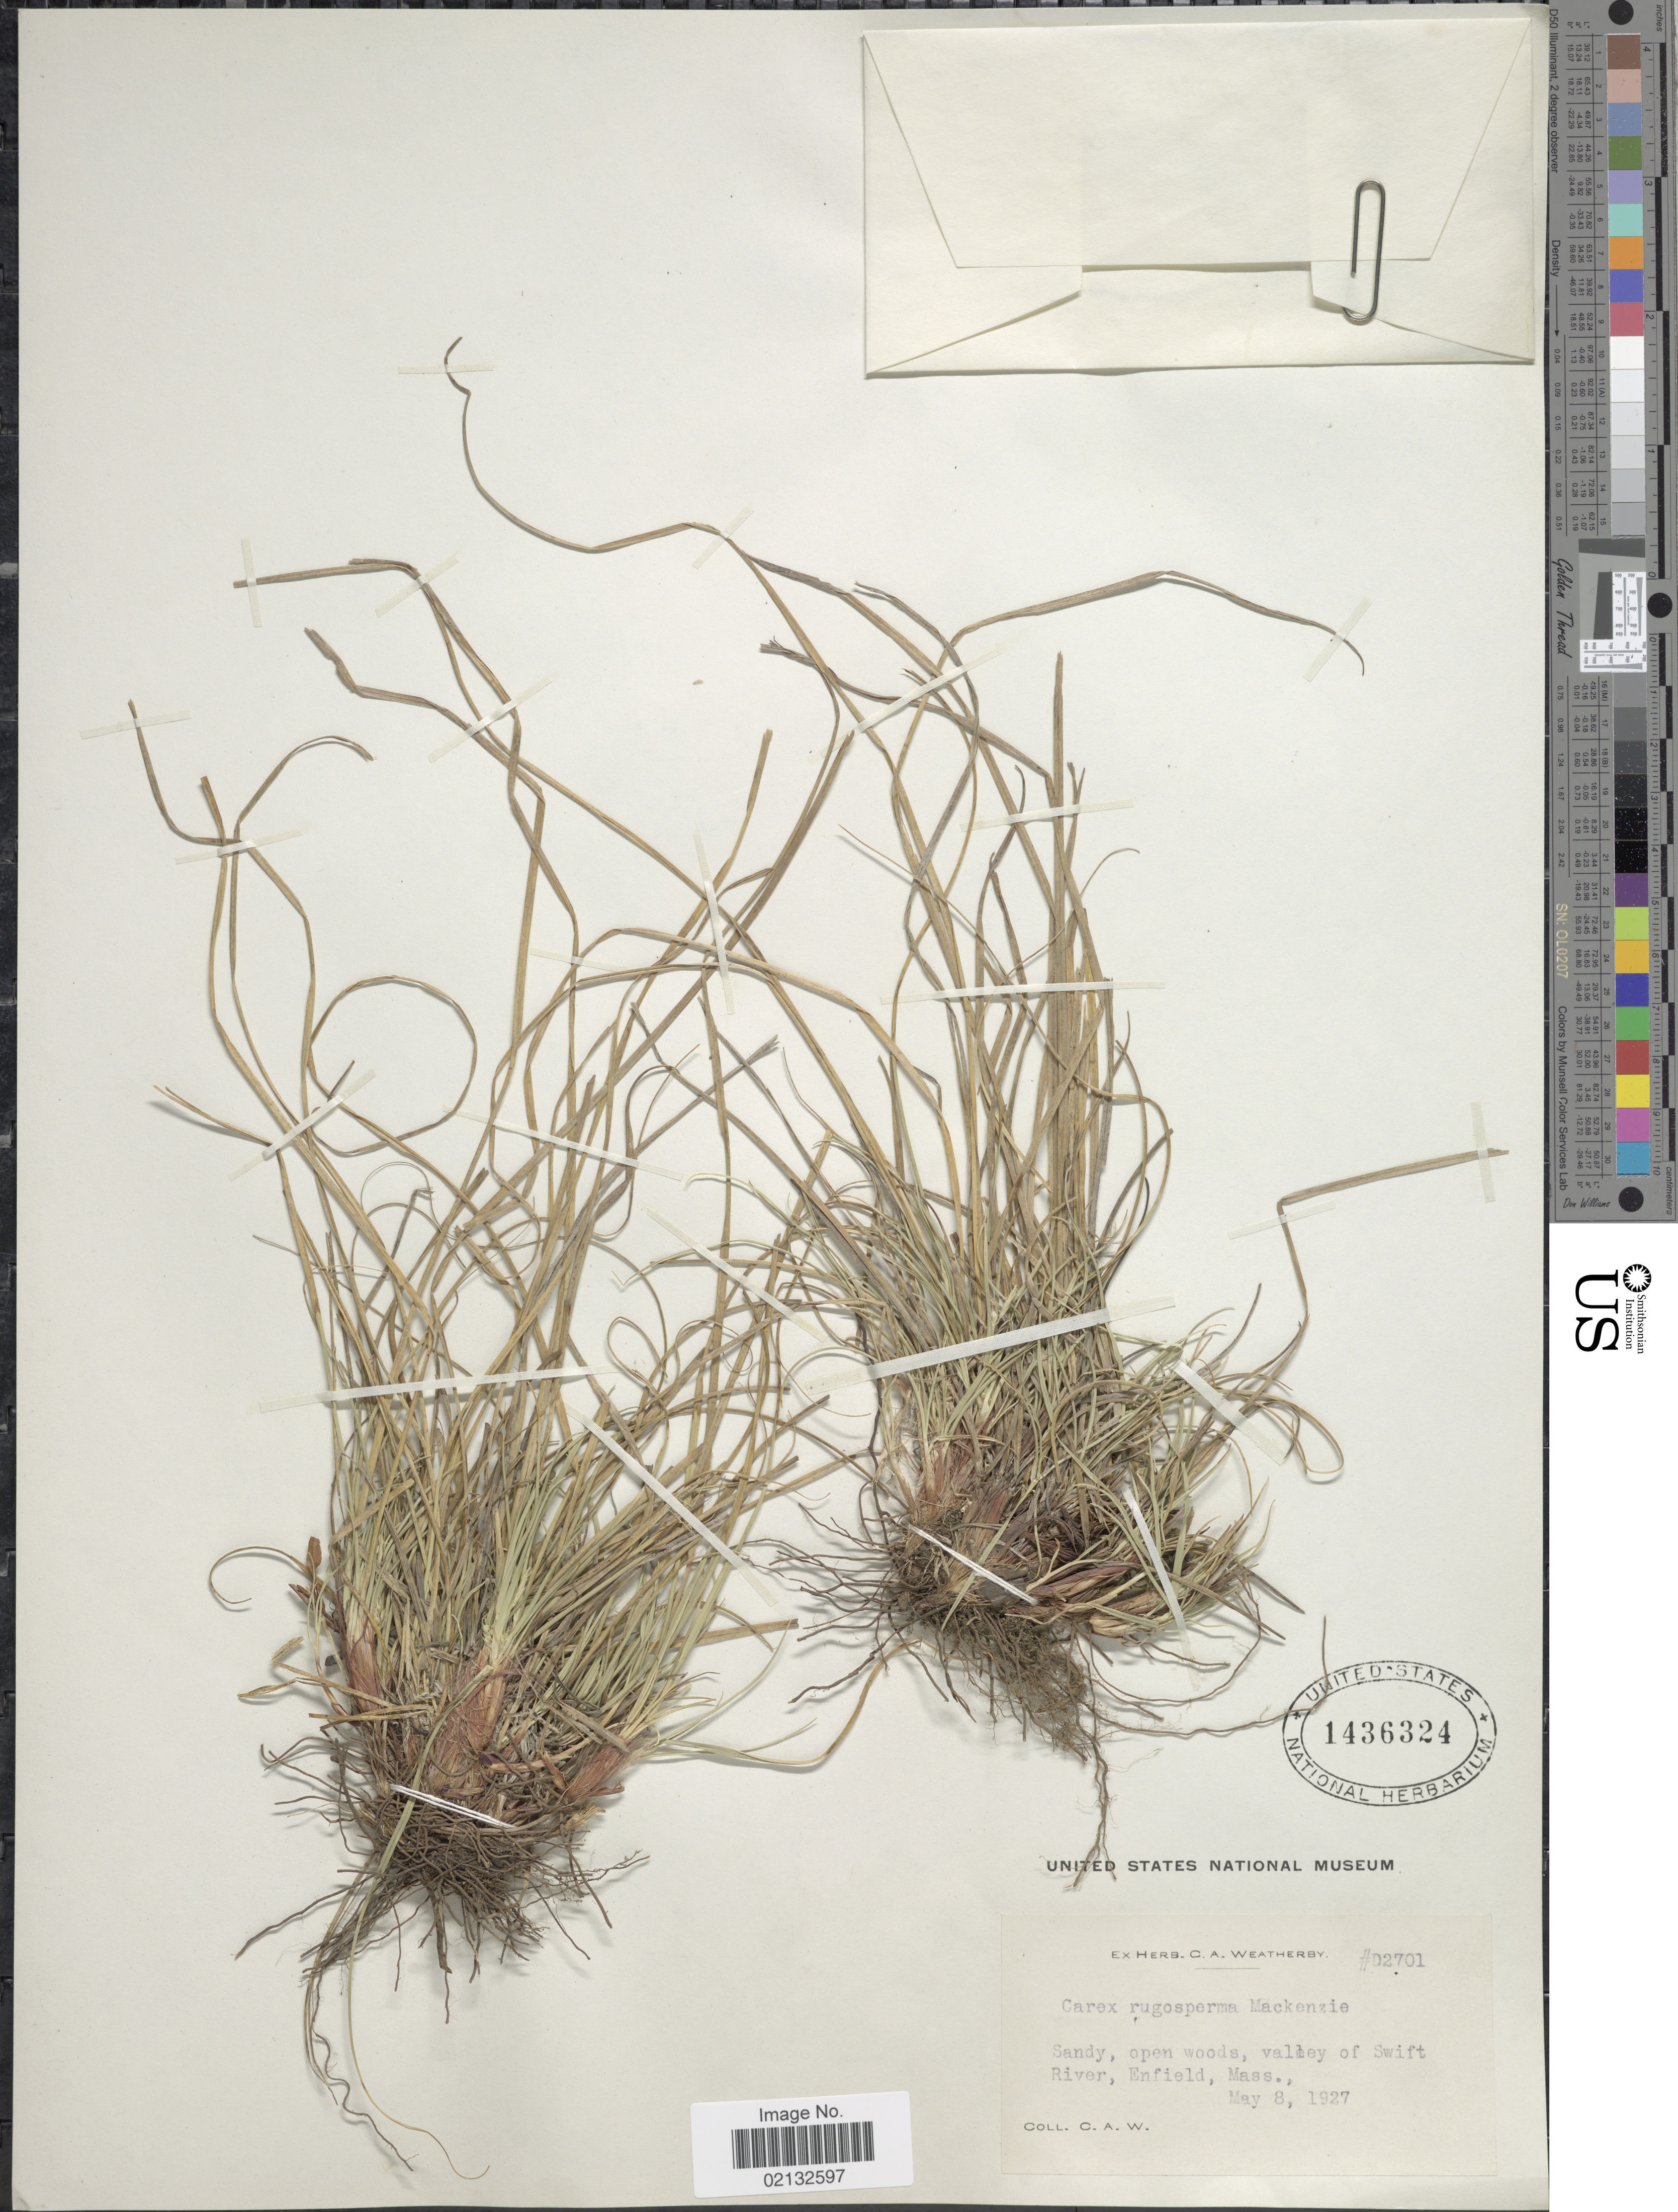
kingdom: Plantae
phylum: Tracheophyta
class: Liliopsida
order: Poales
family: Cyperaceae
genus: Carex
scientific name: Carex rugosperma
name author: Mack.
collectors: C. A. Weatherby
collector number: D2701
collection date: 1927-05-08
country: United States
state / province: Massachusetts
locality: Valley of Swift River, Enfield.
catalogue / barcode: US 1436324